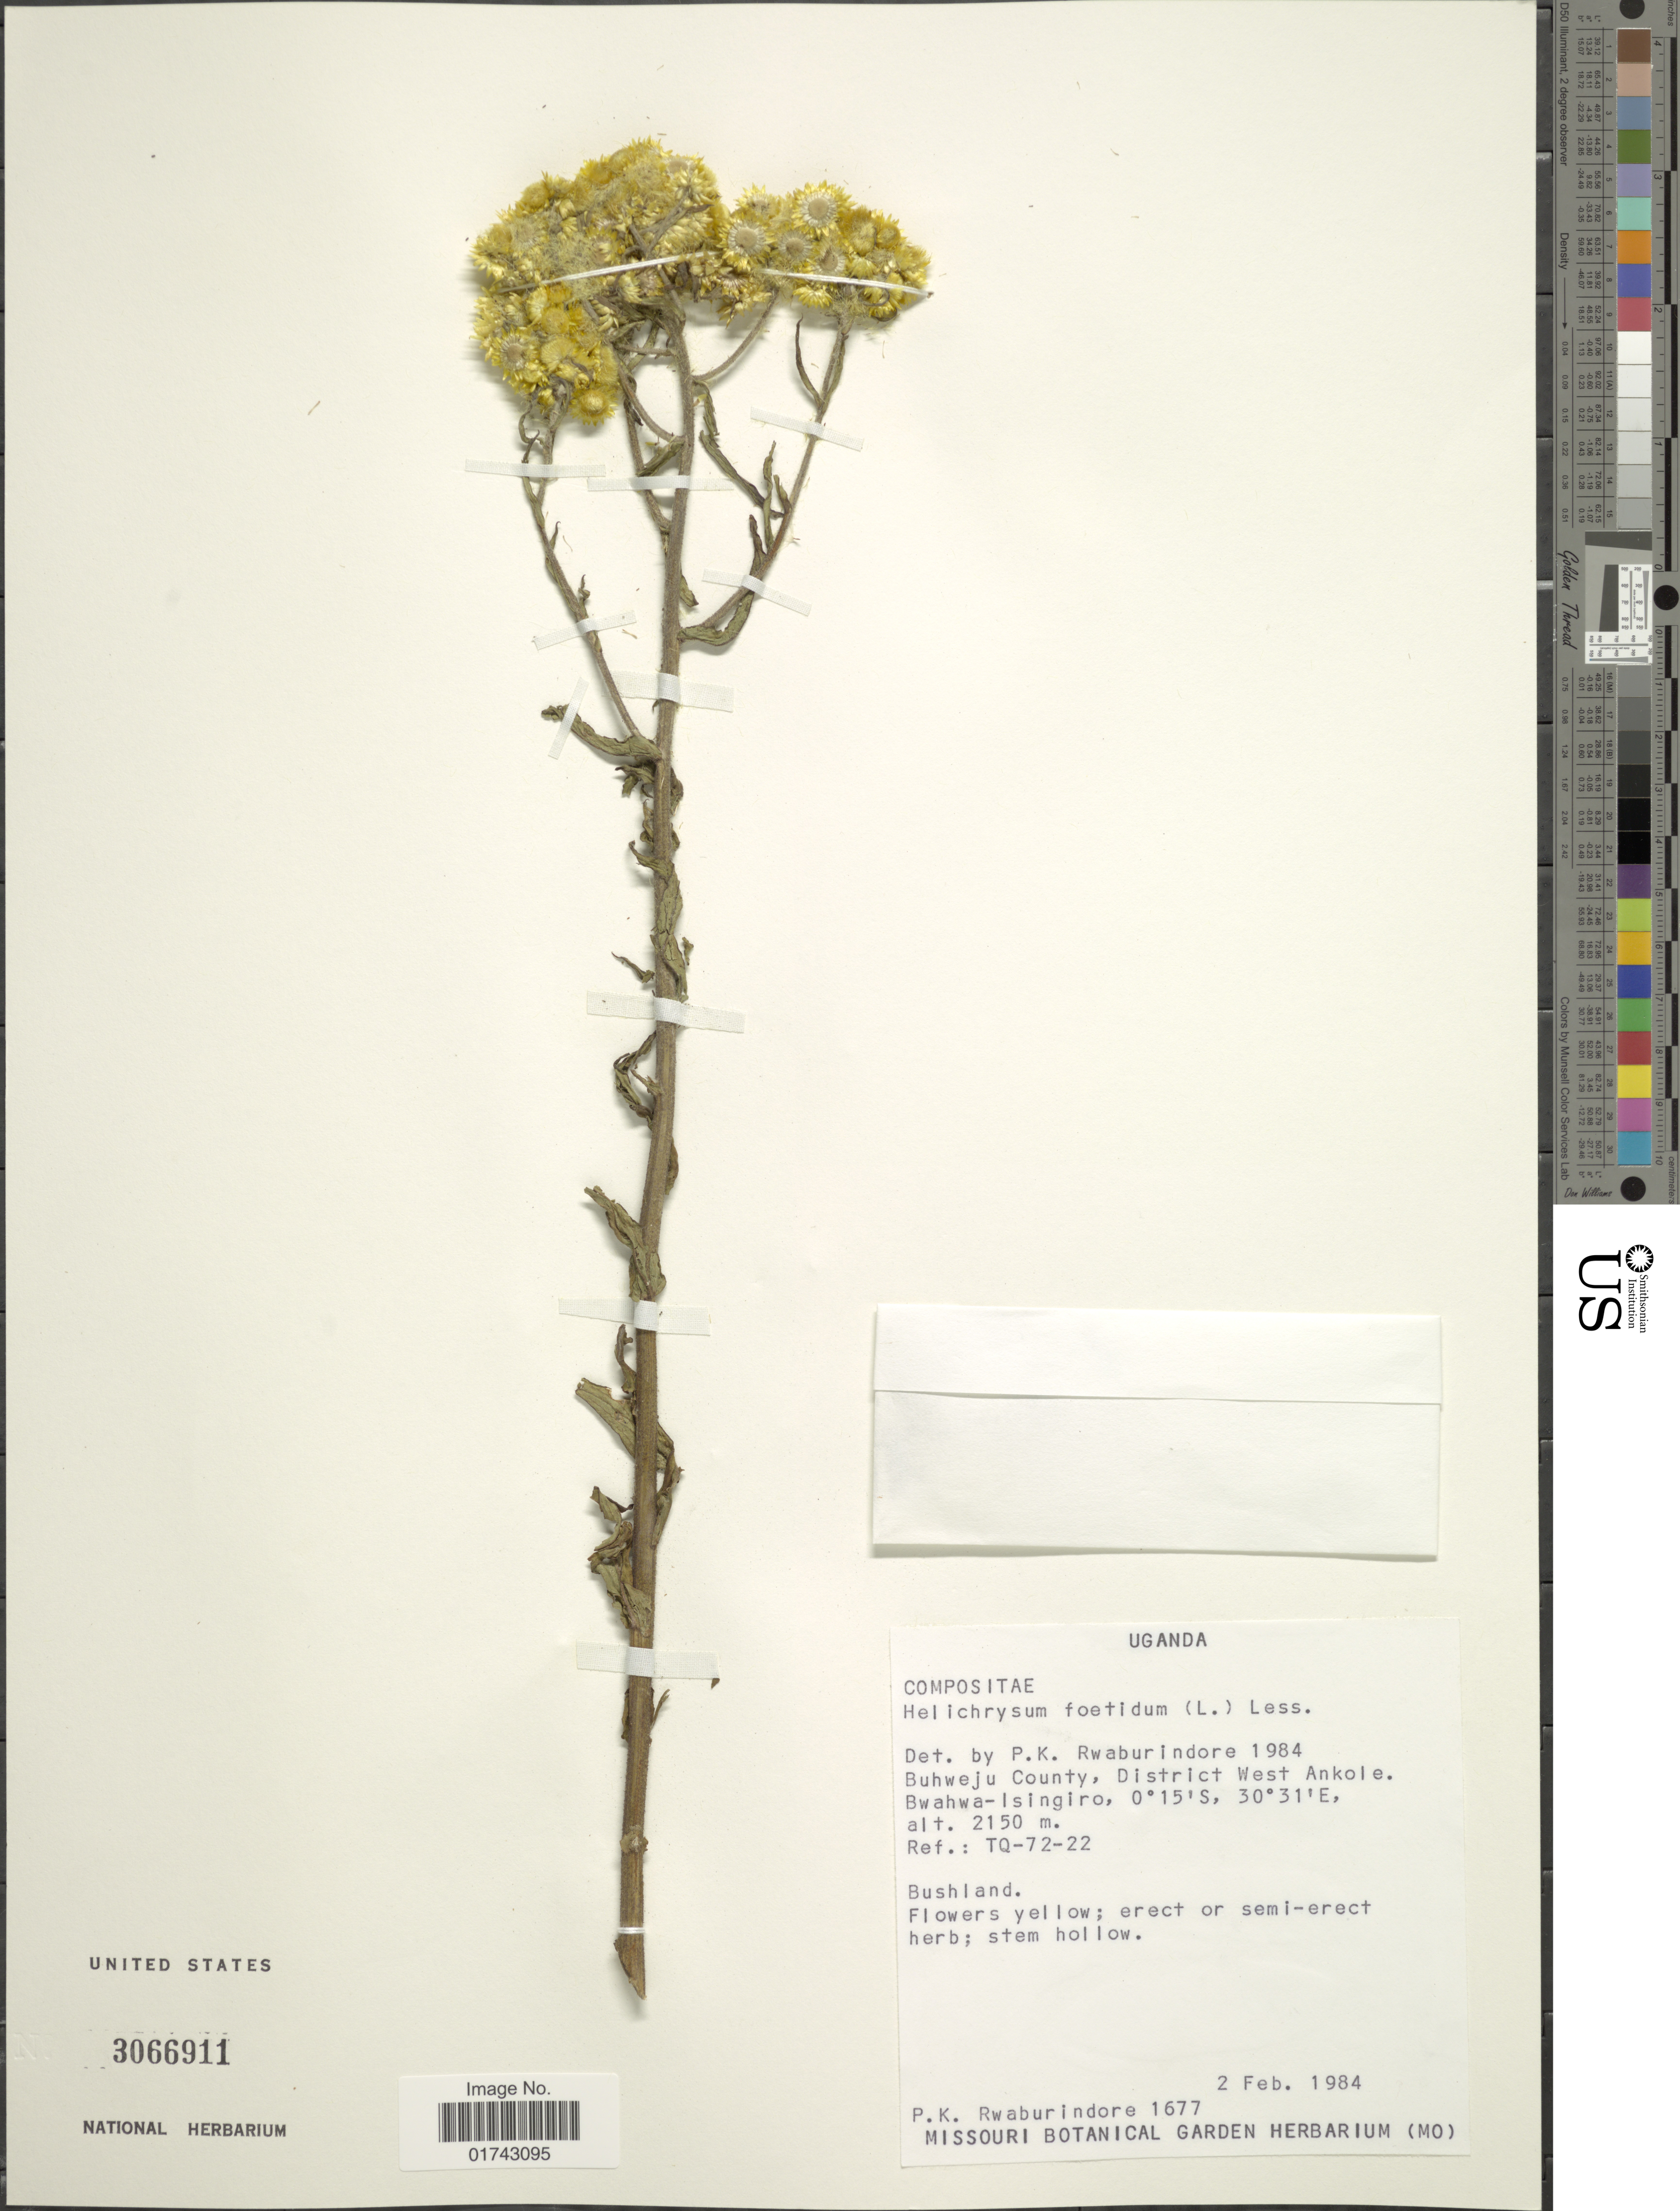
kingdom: Plantae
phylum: Tracheophyta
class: Magnoliopsida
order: Asterales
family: Asteraceae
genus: Helichrysum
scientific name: Helichrysum foetidum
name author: (L.) Moench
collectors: P. Rwaburindore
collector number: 1677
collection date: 1984-02-02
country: Uganda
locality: Buhweju County, District West Ankole, Bwahwa-Isingiro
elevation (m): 2150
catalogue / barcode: US 3066911